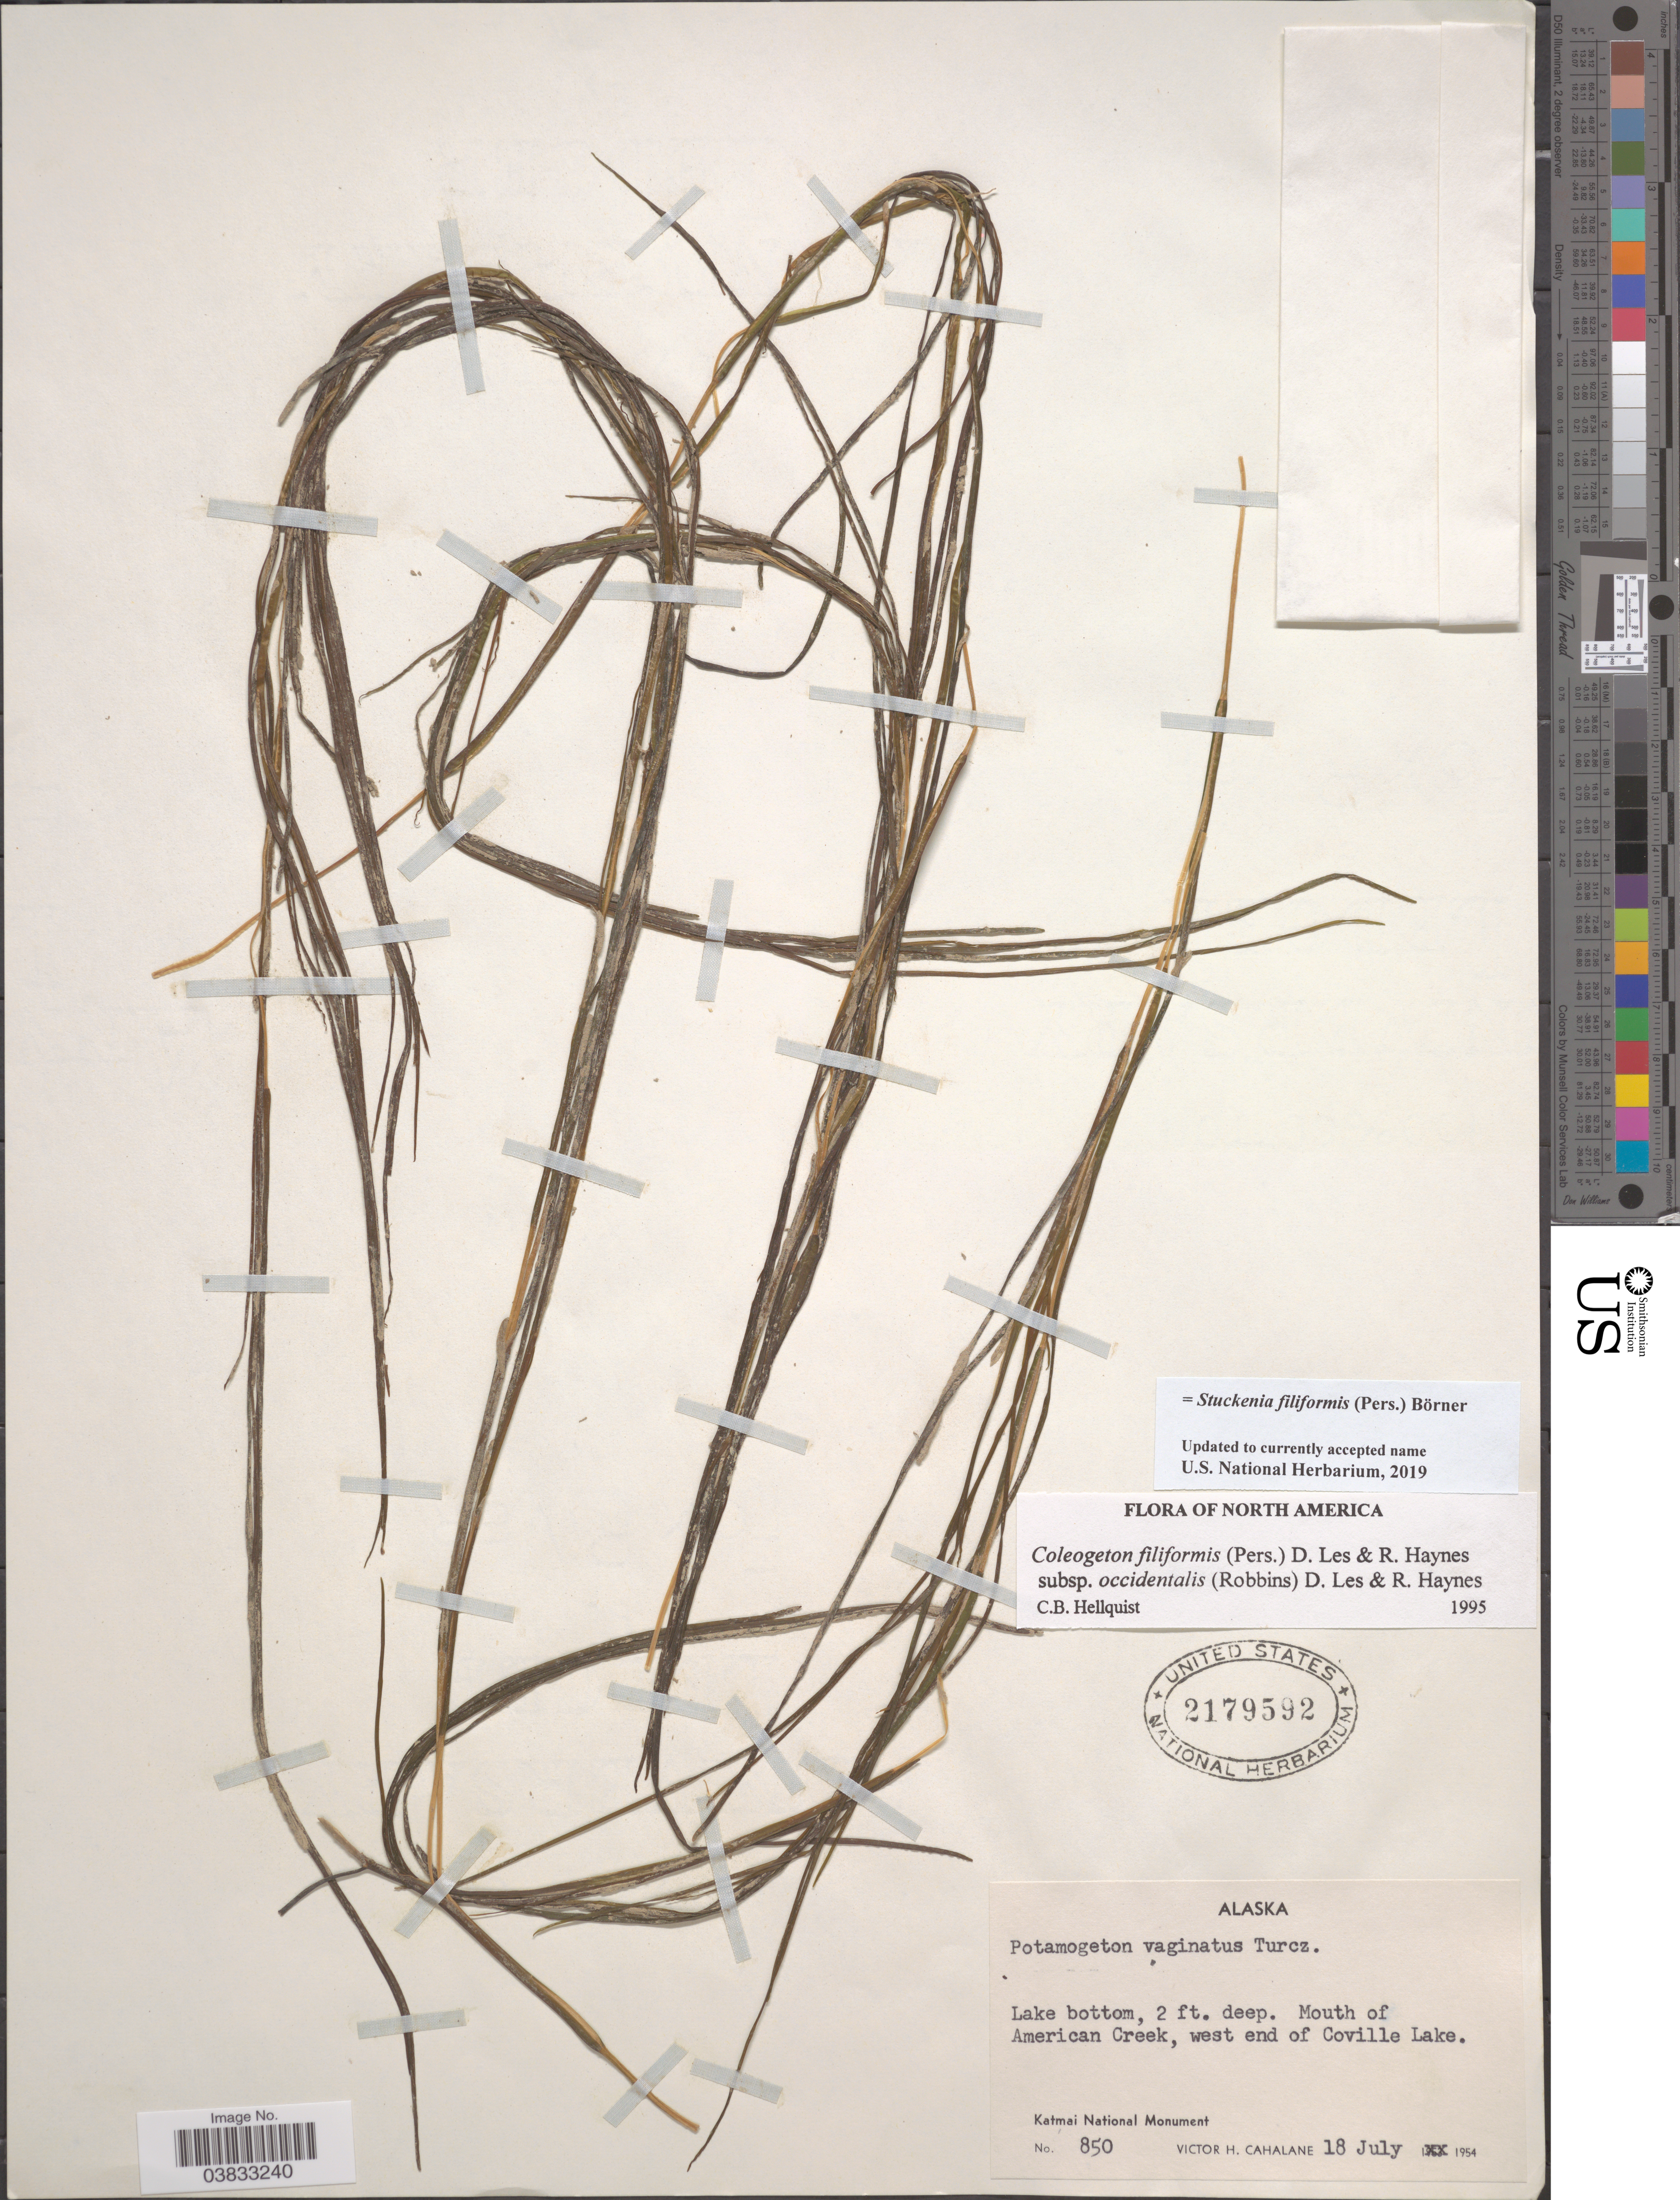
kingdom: Plantae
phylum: Tracheophyta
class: Liliopsida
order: Alismatales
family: Potamogetonaceae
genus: Stuckenia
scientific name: Stuckenia filiformis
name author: (Pers.) Börner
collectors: V. Cahalane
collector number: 850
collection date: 1954-07-18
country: United States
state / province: Alaska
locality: Lake bottom. Mouth of American Creek, west end of Coville Lake. Katmai National Monument.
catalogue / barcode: US 2179592